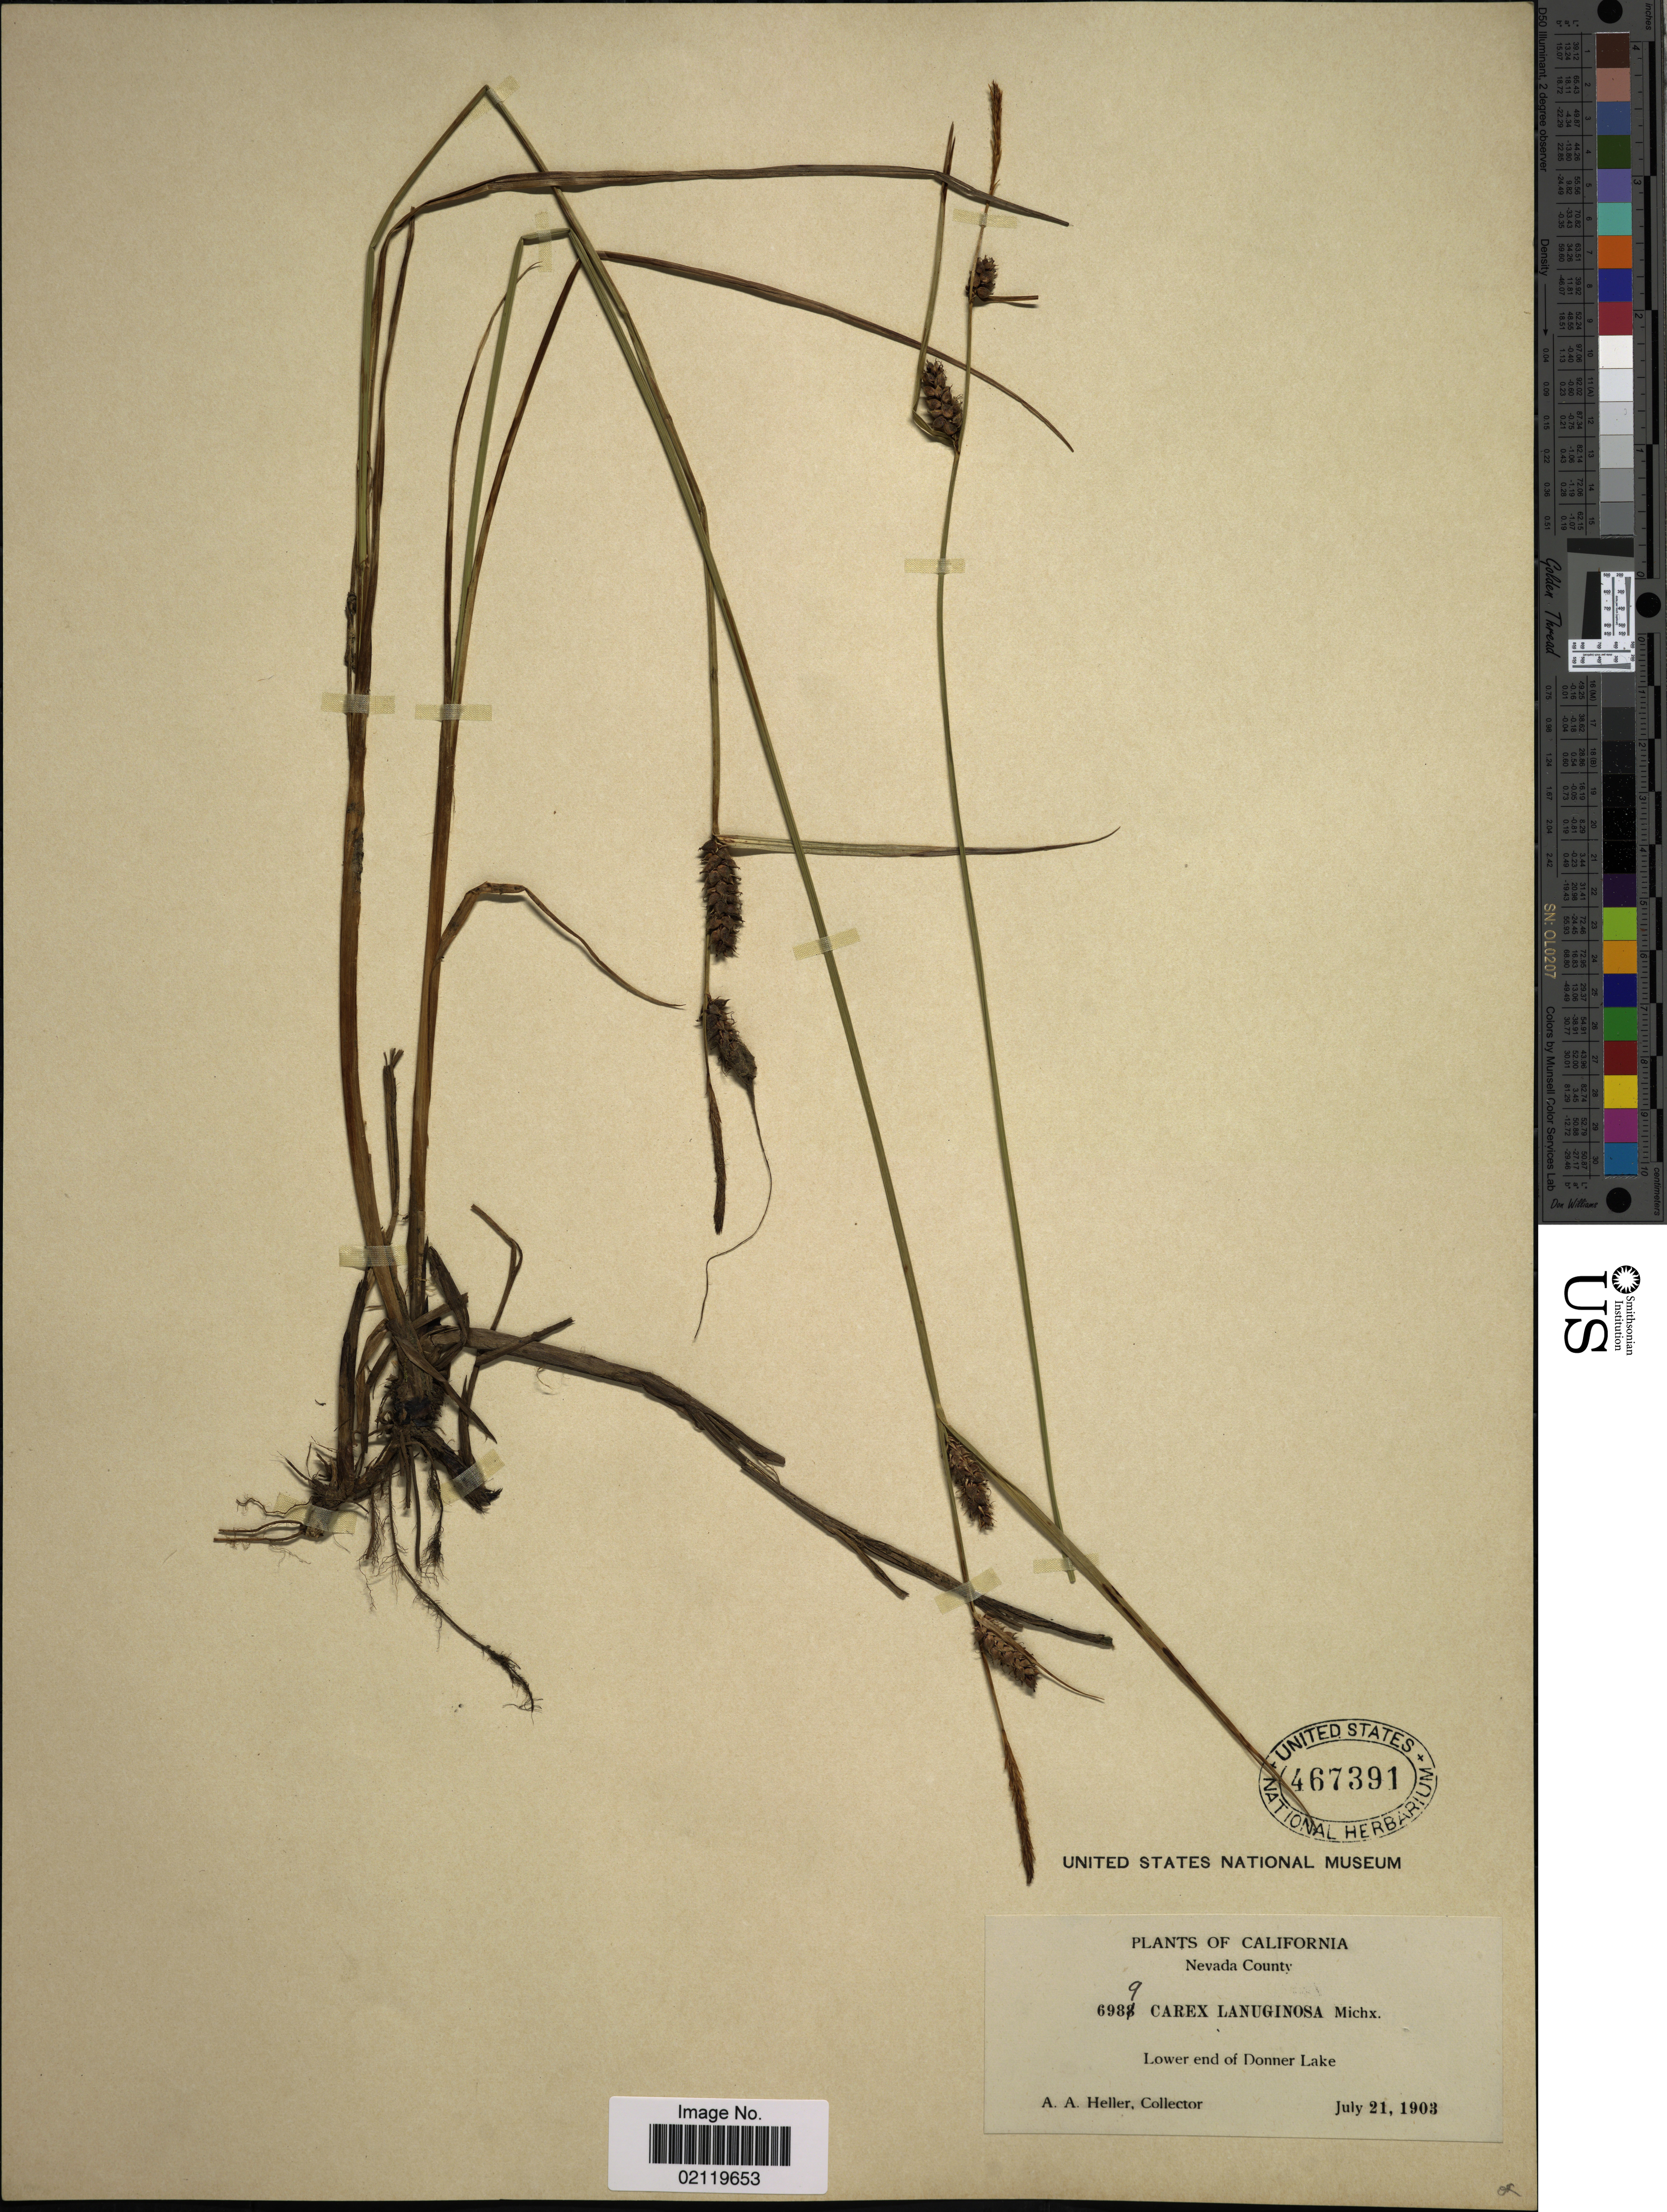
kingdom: Plantae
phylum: Tracheophyta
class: Liliopsida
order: Poales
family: Cyperaceae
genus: Carex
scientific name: Carex pellita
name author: Muhl. ex Willd.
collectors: A. A. Heller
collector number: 6989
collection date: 1903-07-21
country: United States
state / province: California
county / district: Nevada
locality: Nevada County. Lower end of Donner Lake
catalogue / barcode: US 467391